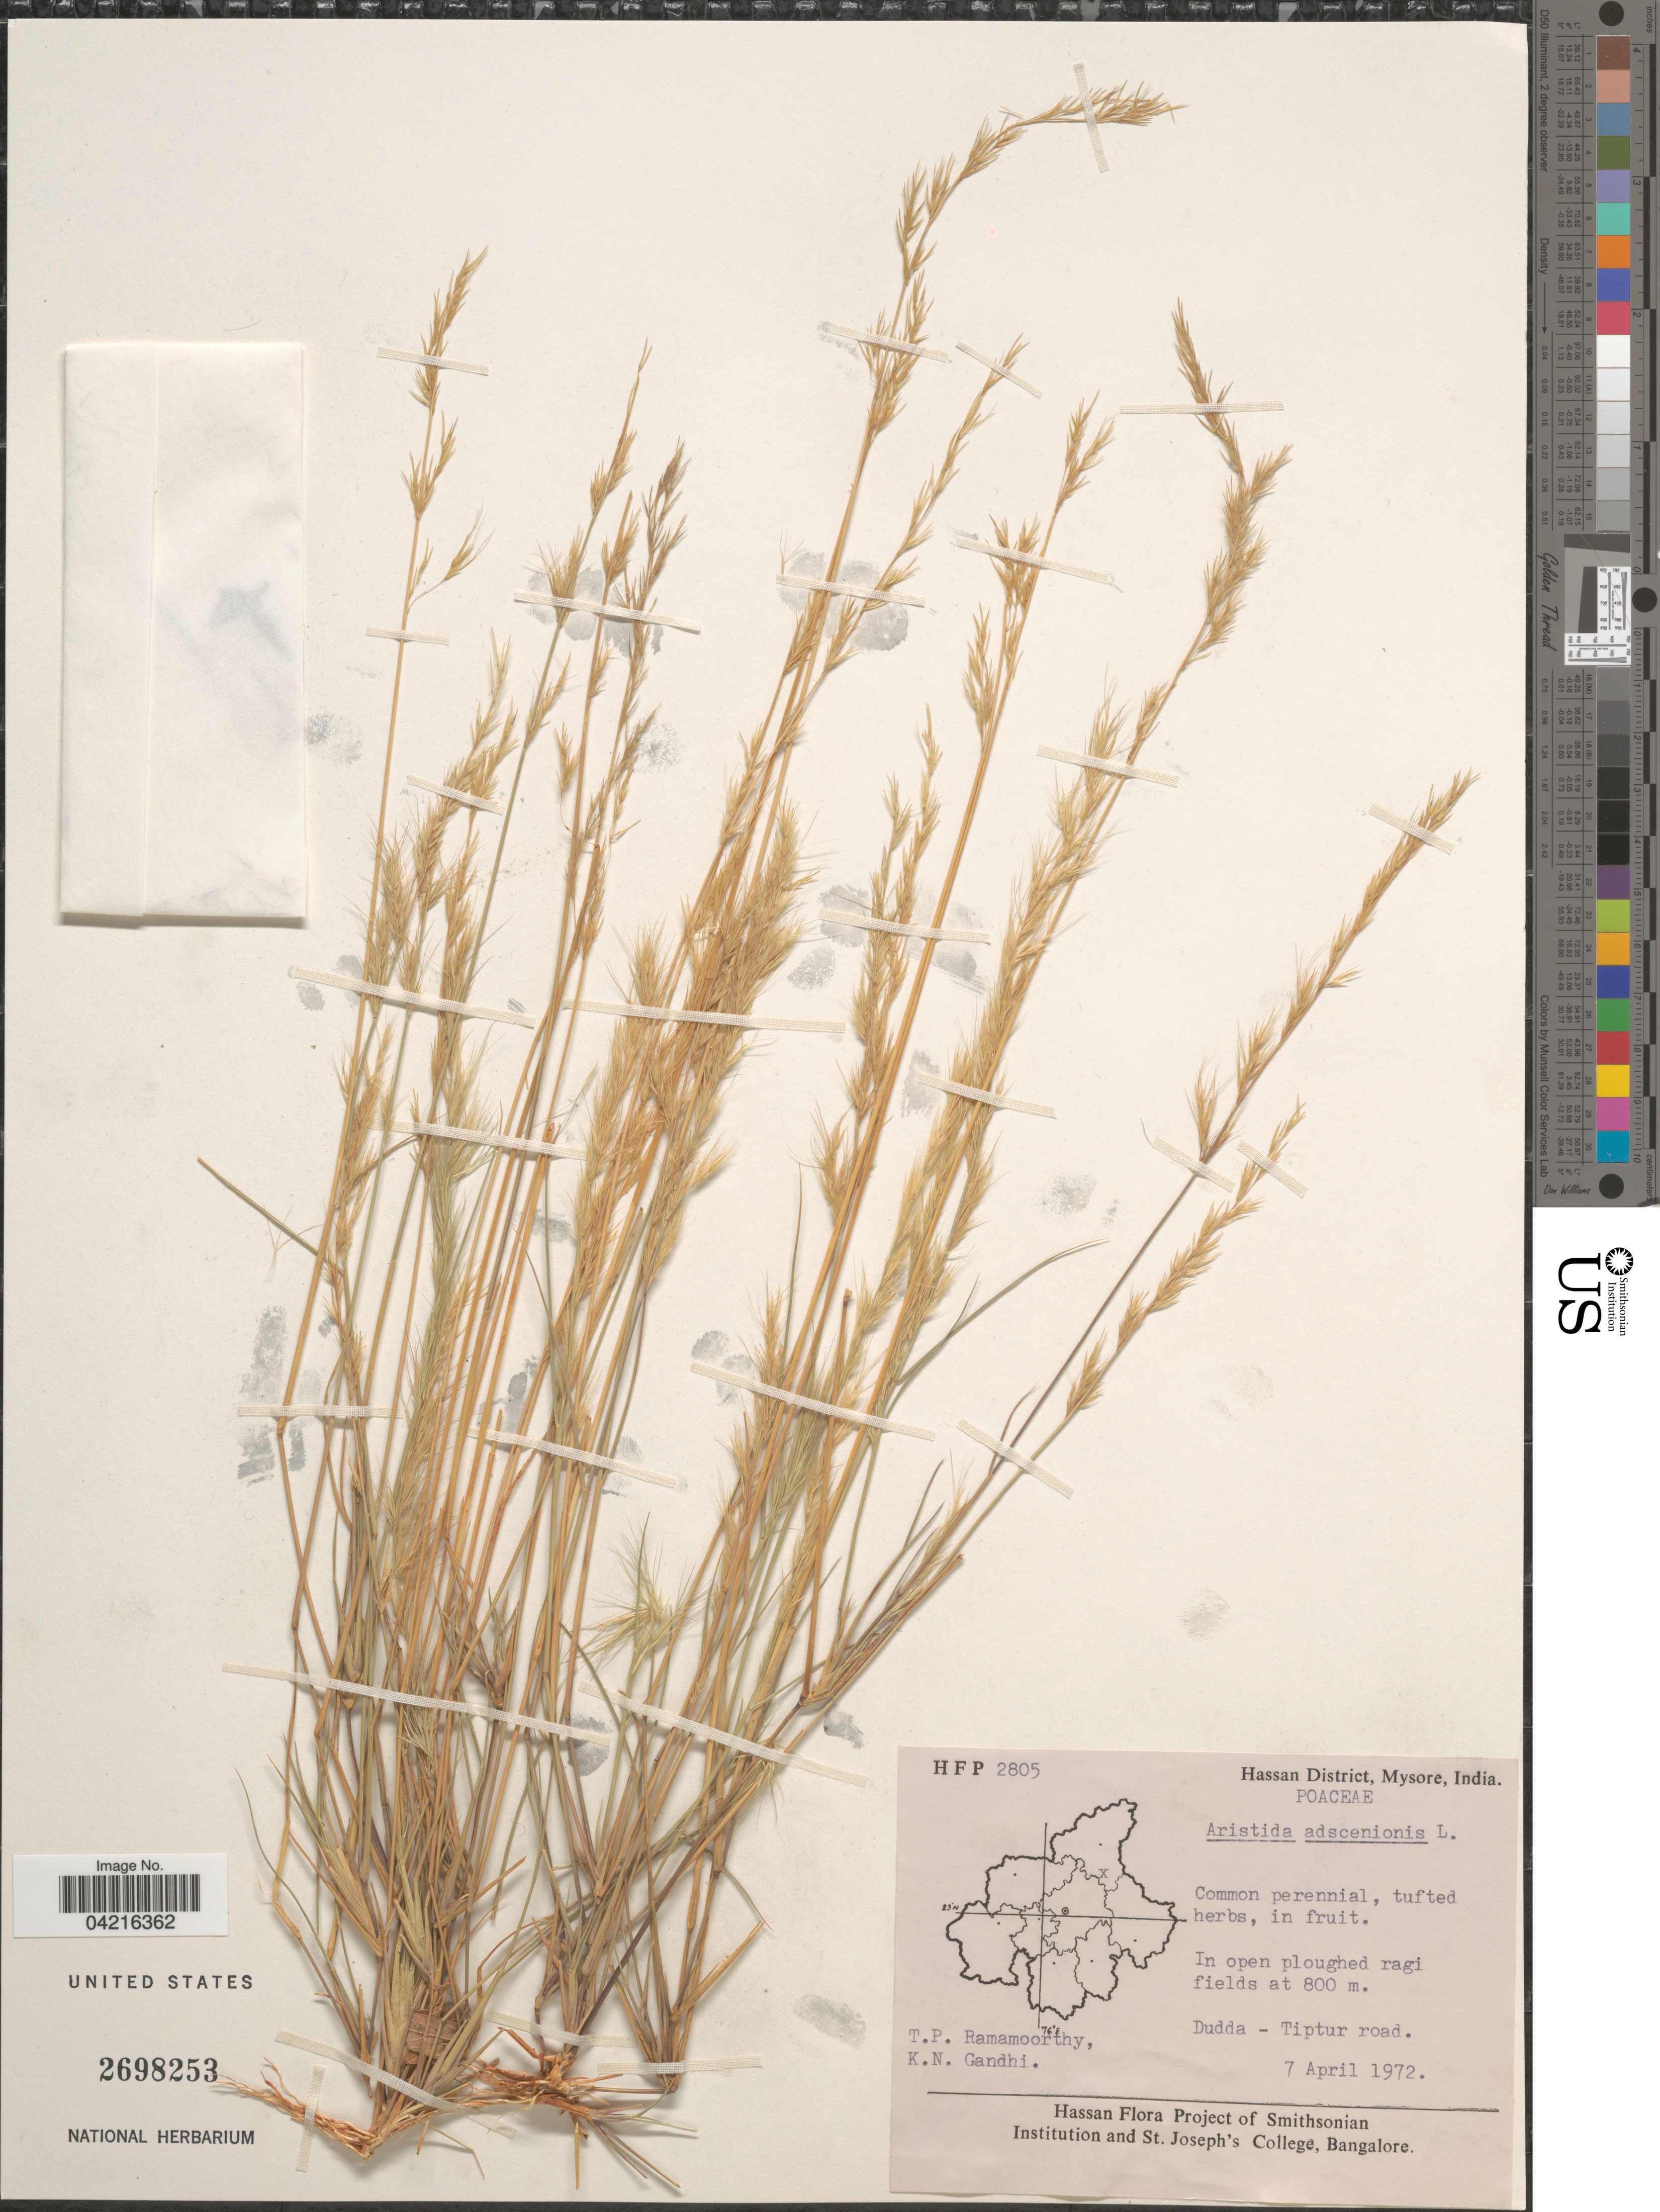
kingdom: Plantae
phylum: Tracheophyta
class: Liliopsida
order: Poales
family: Poaceae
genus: Aristida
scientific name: Aristida adscensionis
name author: L.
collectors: T. P. Ramamoorthy & K. N. Gandhi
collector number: HFP2805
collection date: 1972-04-07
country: India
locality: Hassan District, Mysore. In open ploughed ragi fields. Dudda - Tiptur road.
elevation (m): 800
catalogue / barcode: US 2698253